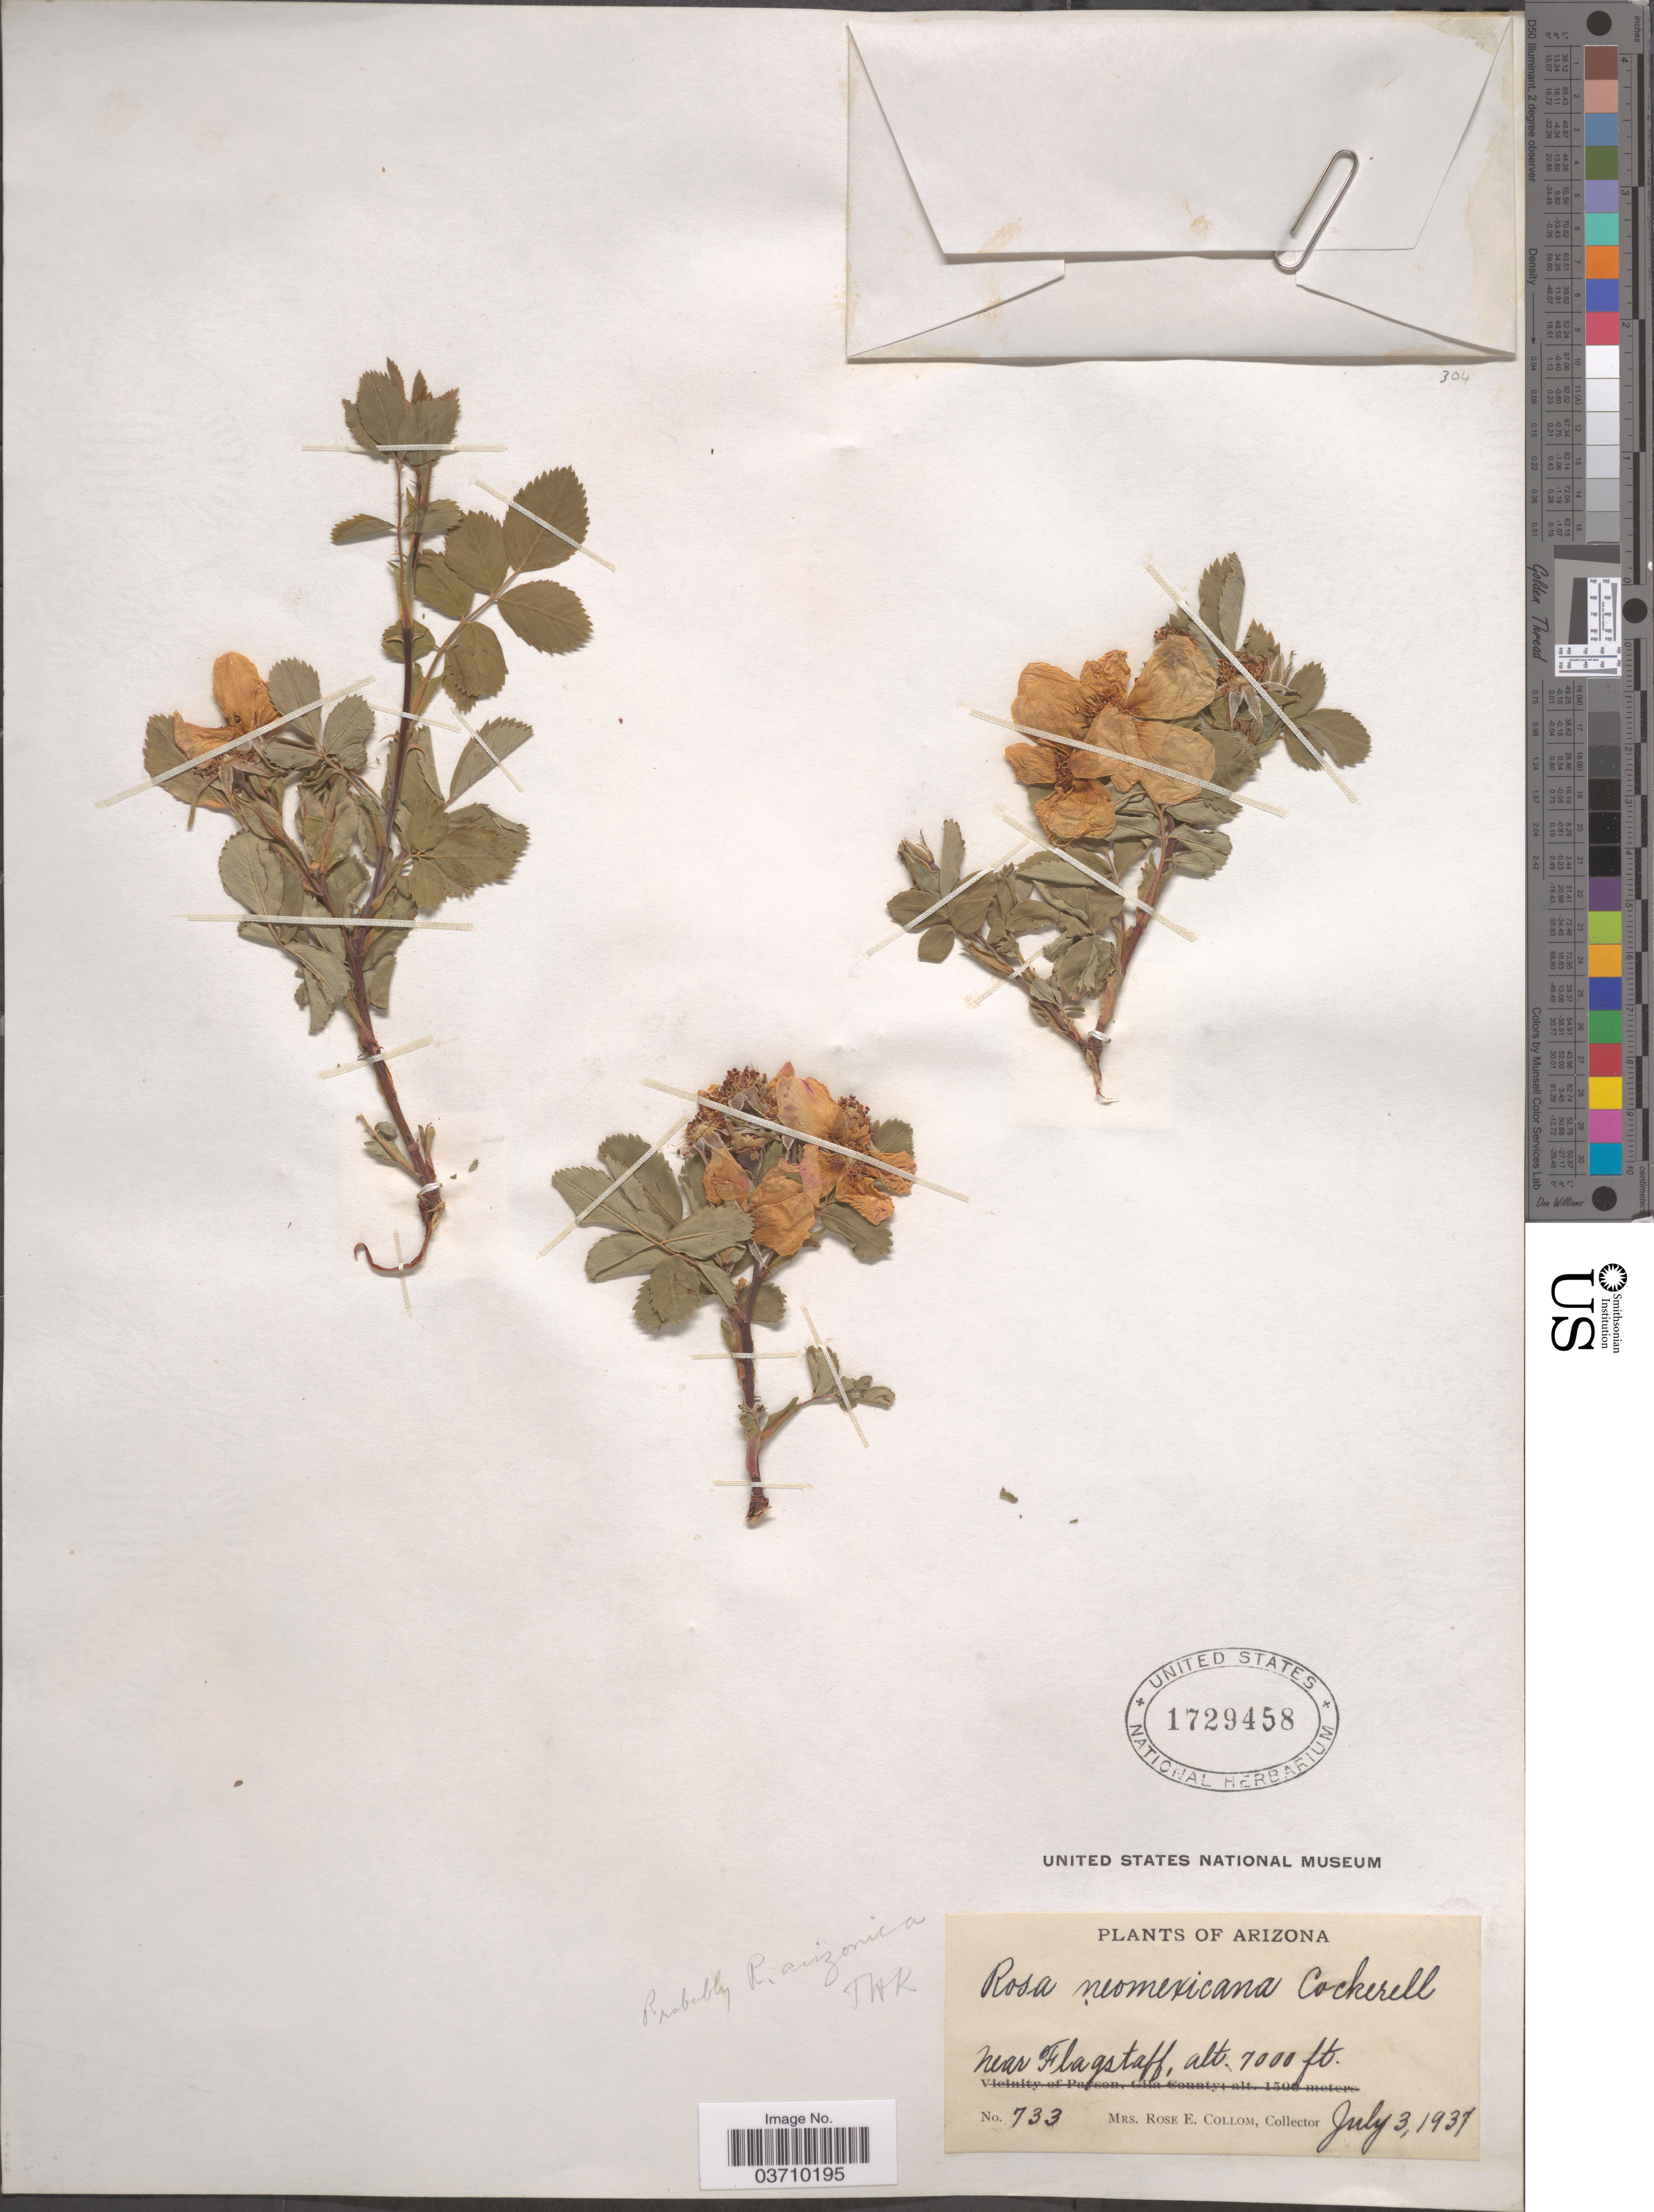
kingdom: Plantae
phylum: Tracheophyta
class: Magnoliopsida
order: Rosales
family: Rosaceae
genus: Rosa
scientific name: Rosa arizonica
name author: Rydb.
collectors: R. E. Collom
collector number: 733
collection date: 1937-07-03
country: United States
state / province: Arizona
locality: Near Flagstaff.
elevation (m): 2134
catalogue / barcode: US 1729458